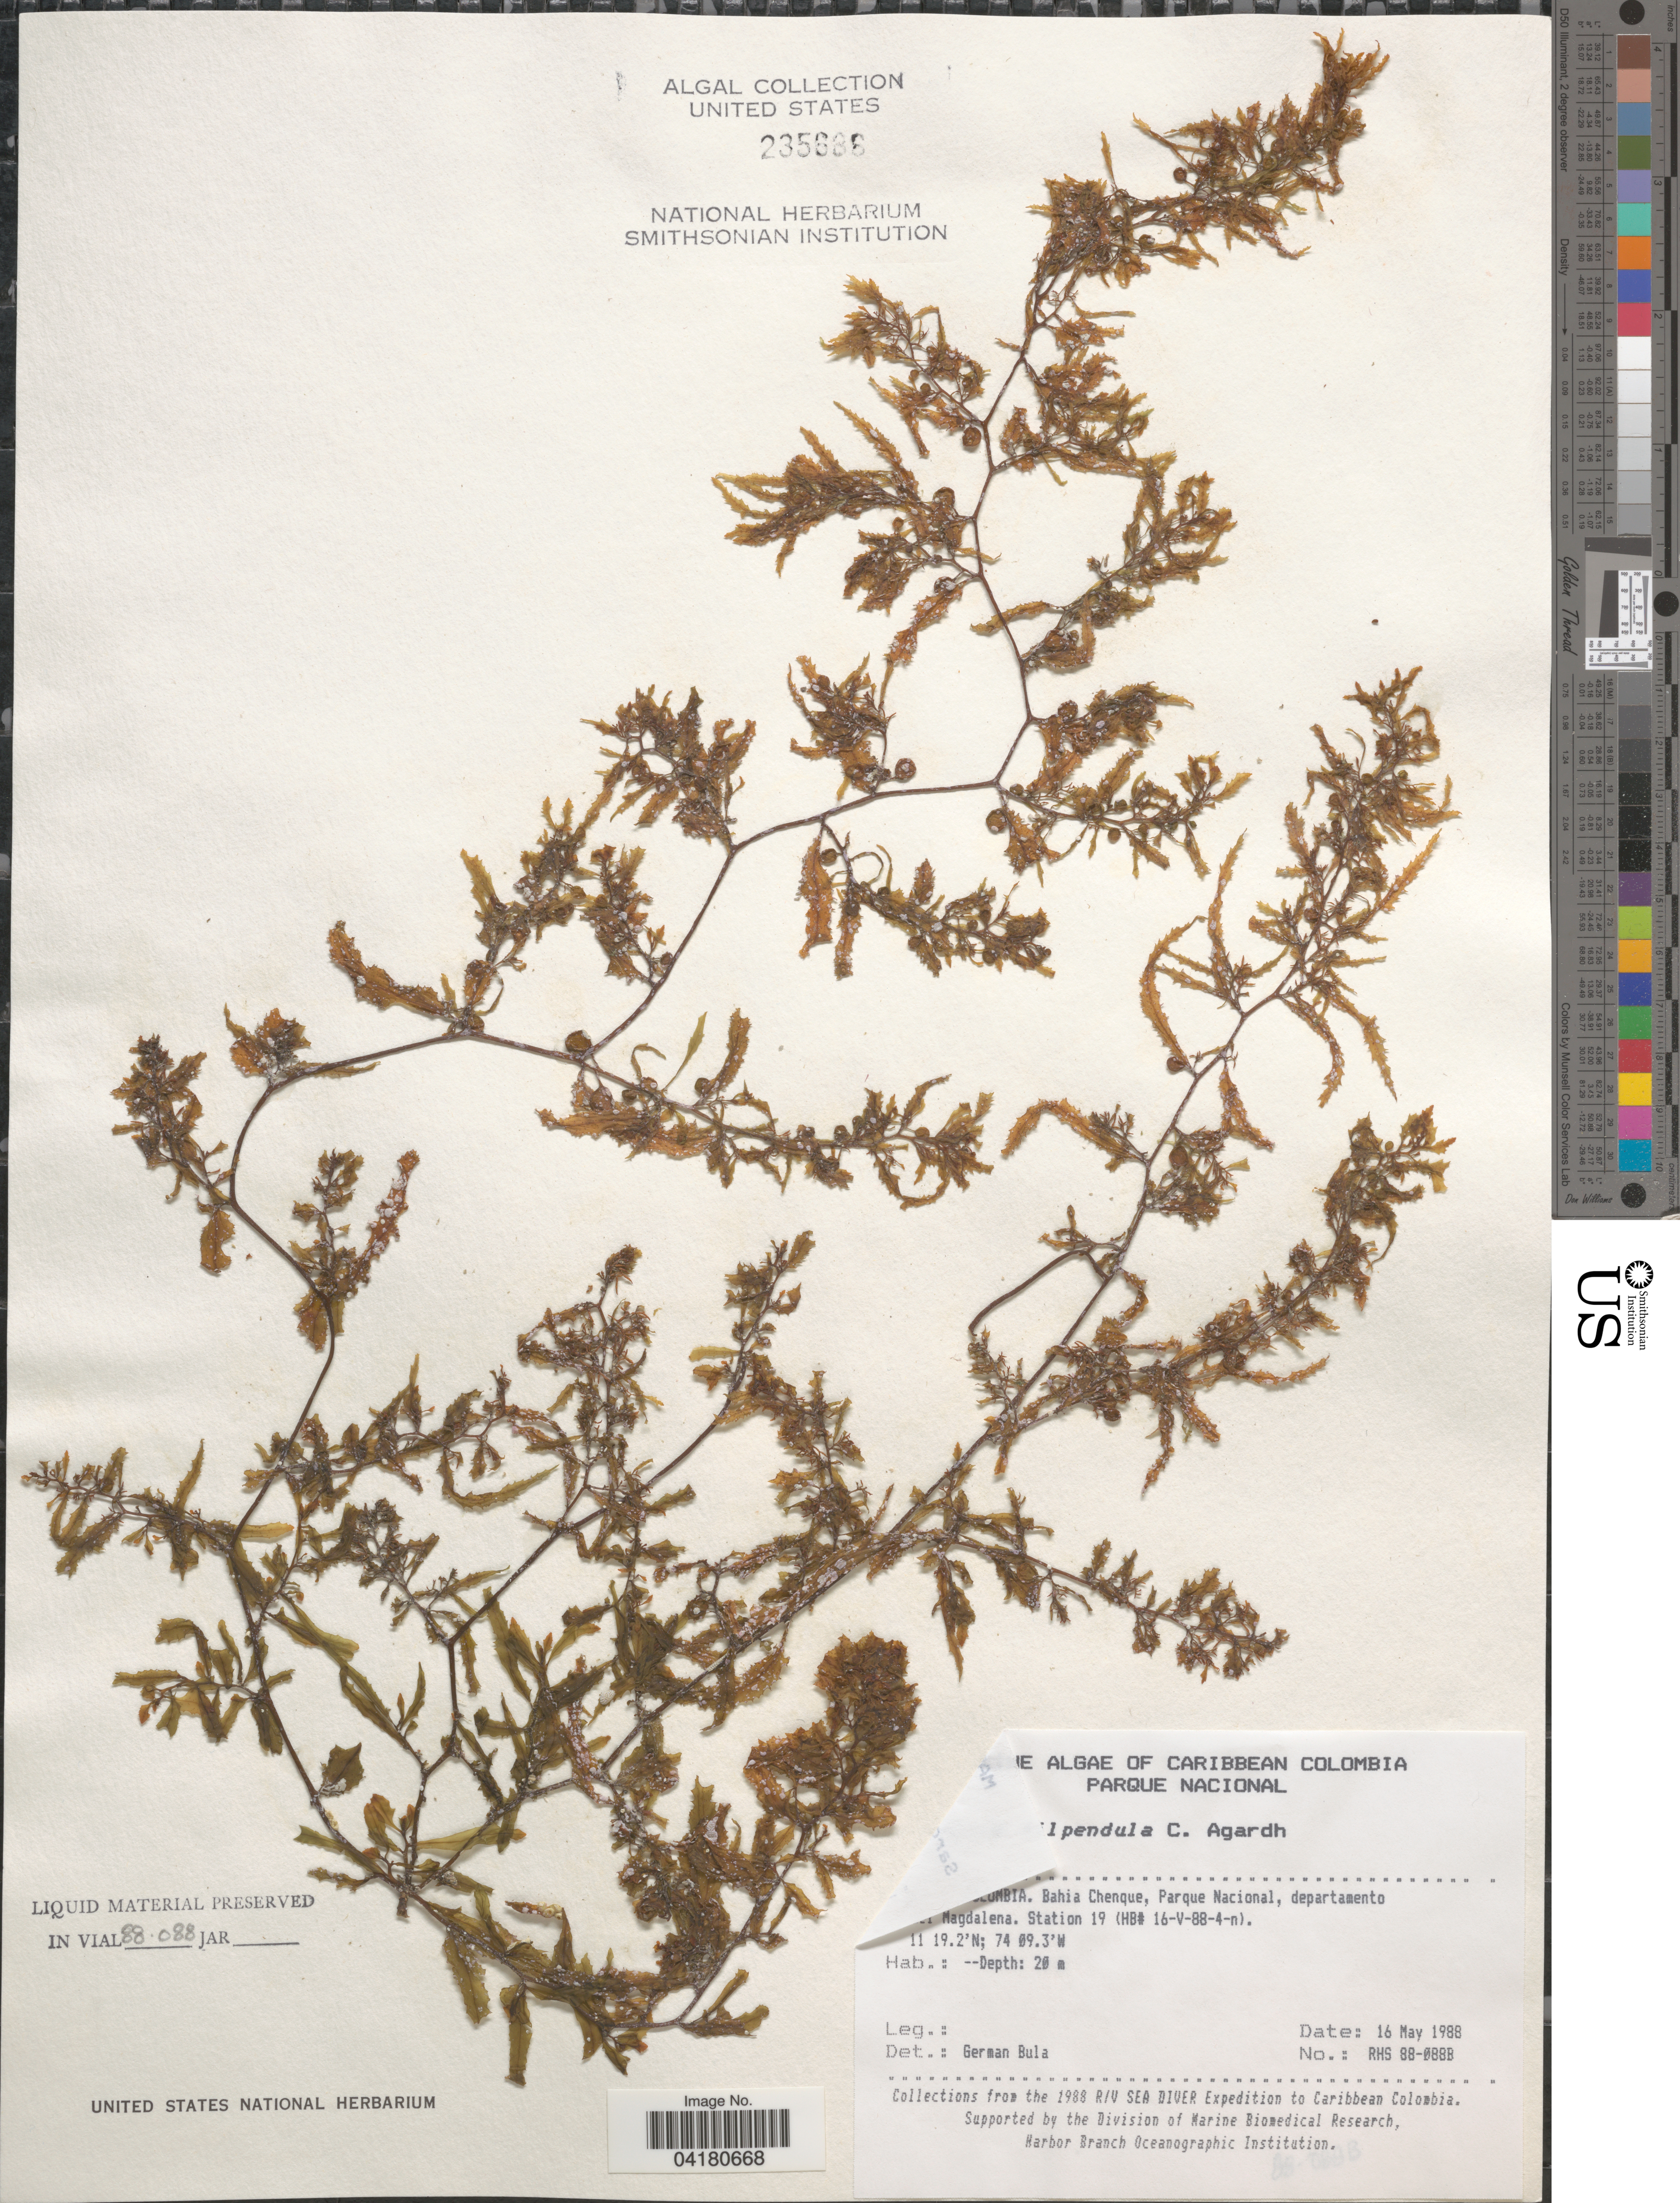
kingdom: Chromista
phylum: Ochrophyta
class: Phaeophyceae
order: Fucales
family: Sargassaceae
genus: Sargassum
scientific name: Sargassum filipendula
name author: C. Agardh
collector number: RHS88-088B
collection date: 1988-05-16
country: Colombia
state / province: Magdalena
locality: Caribbean Colombia. Bahia Chenque, Parque Nacional, departamento del Magdalena. Station 19 (HB# 16-V-88-4-n). The 1988 R/V Sea Diver Expedition to Caribbean Colombia.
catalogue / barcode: US 235686